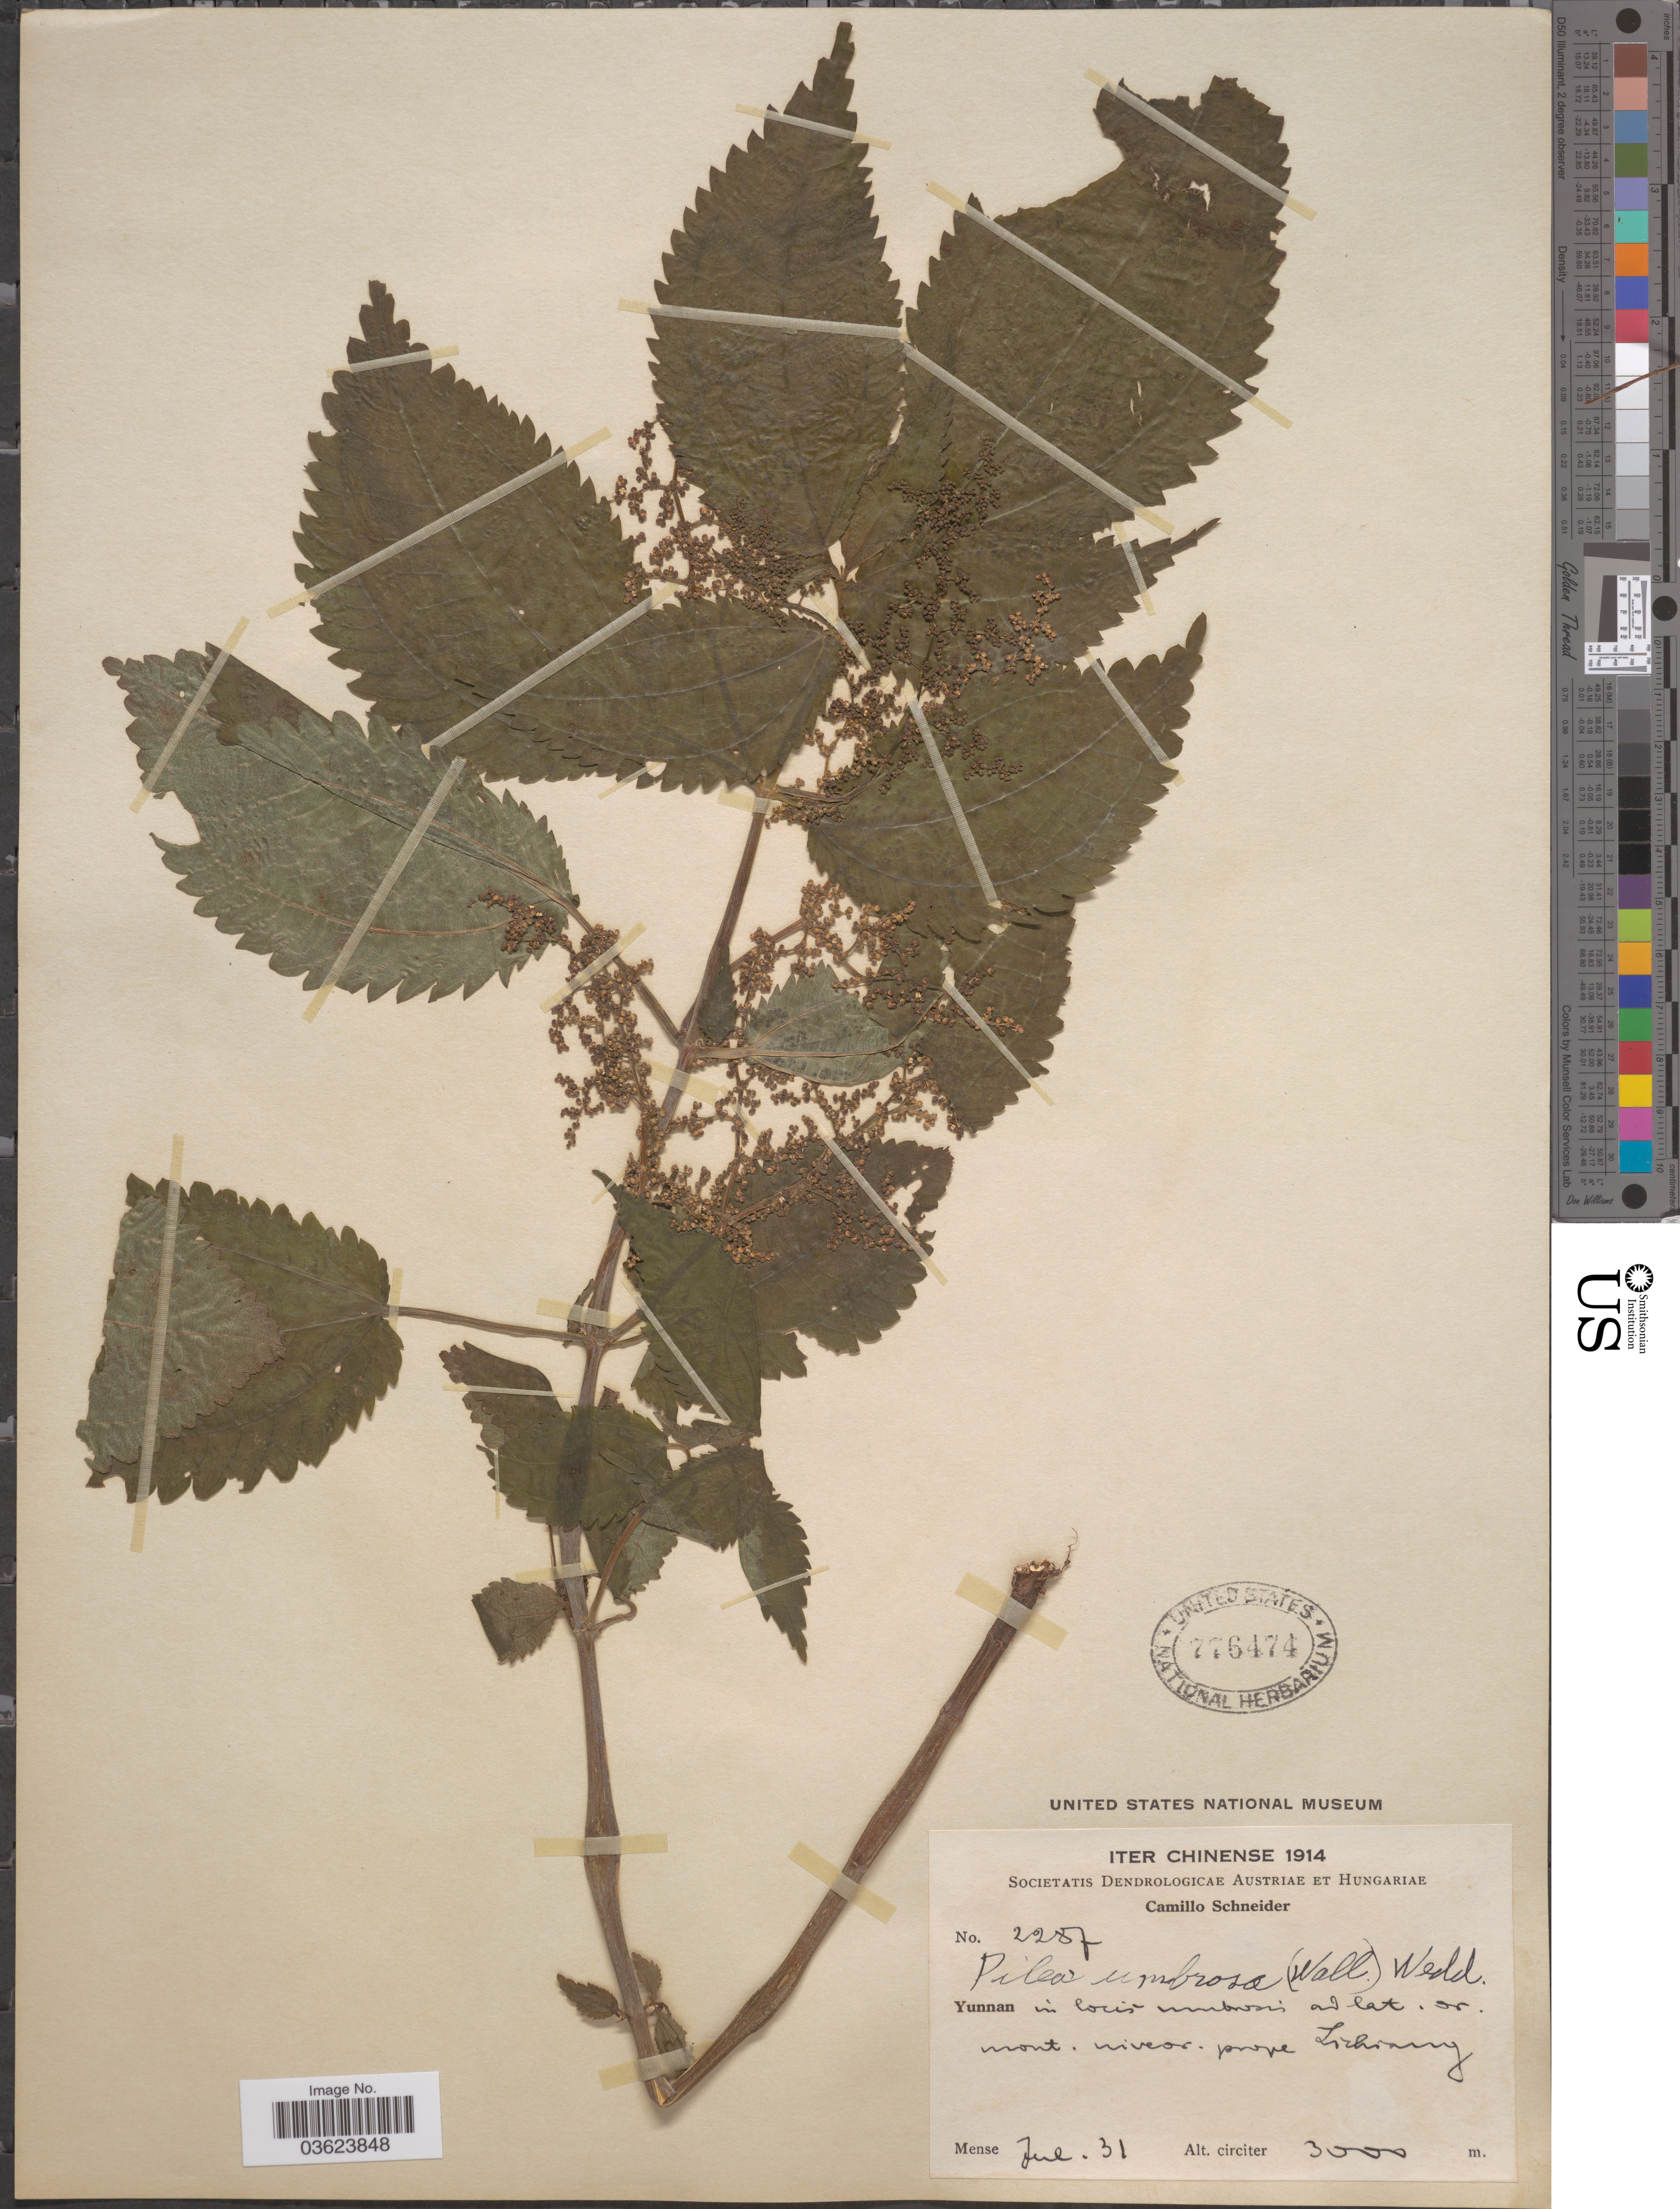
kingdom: Plantae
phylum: Tracheophyta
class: Magnoliopsida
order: Rosales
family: Urticaceae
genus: Pilea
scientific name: Pilea umbrosa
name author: Blume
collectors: C. K. Schneider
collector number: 2287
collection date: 1914-07-31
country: China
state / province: Yunnan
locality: Mont. niveor prope Lichiang.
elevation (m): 3000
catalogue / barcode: US 776474